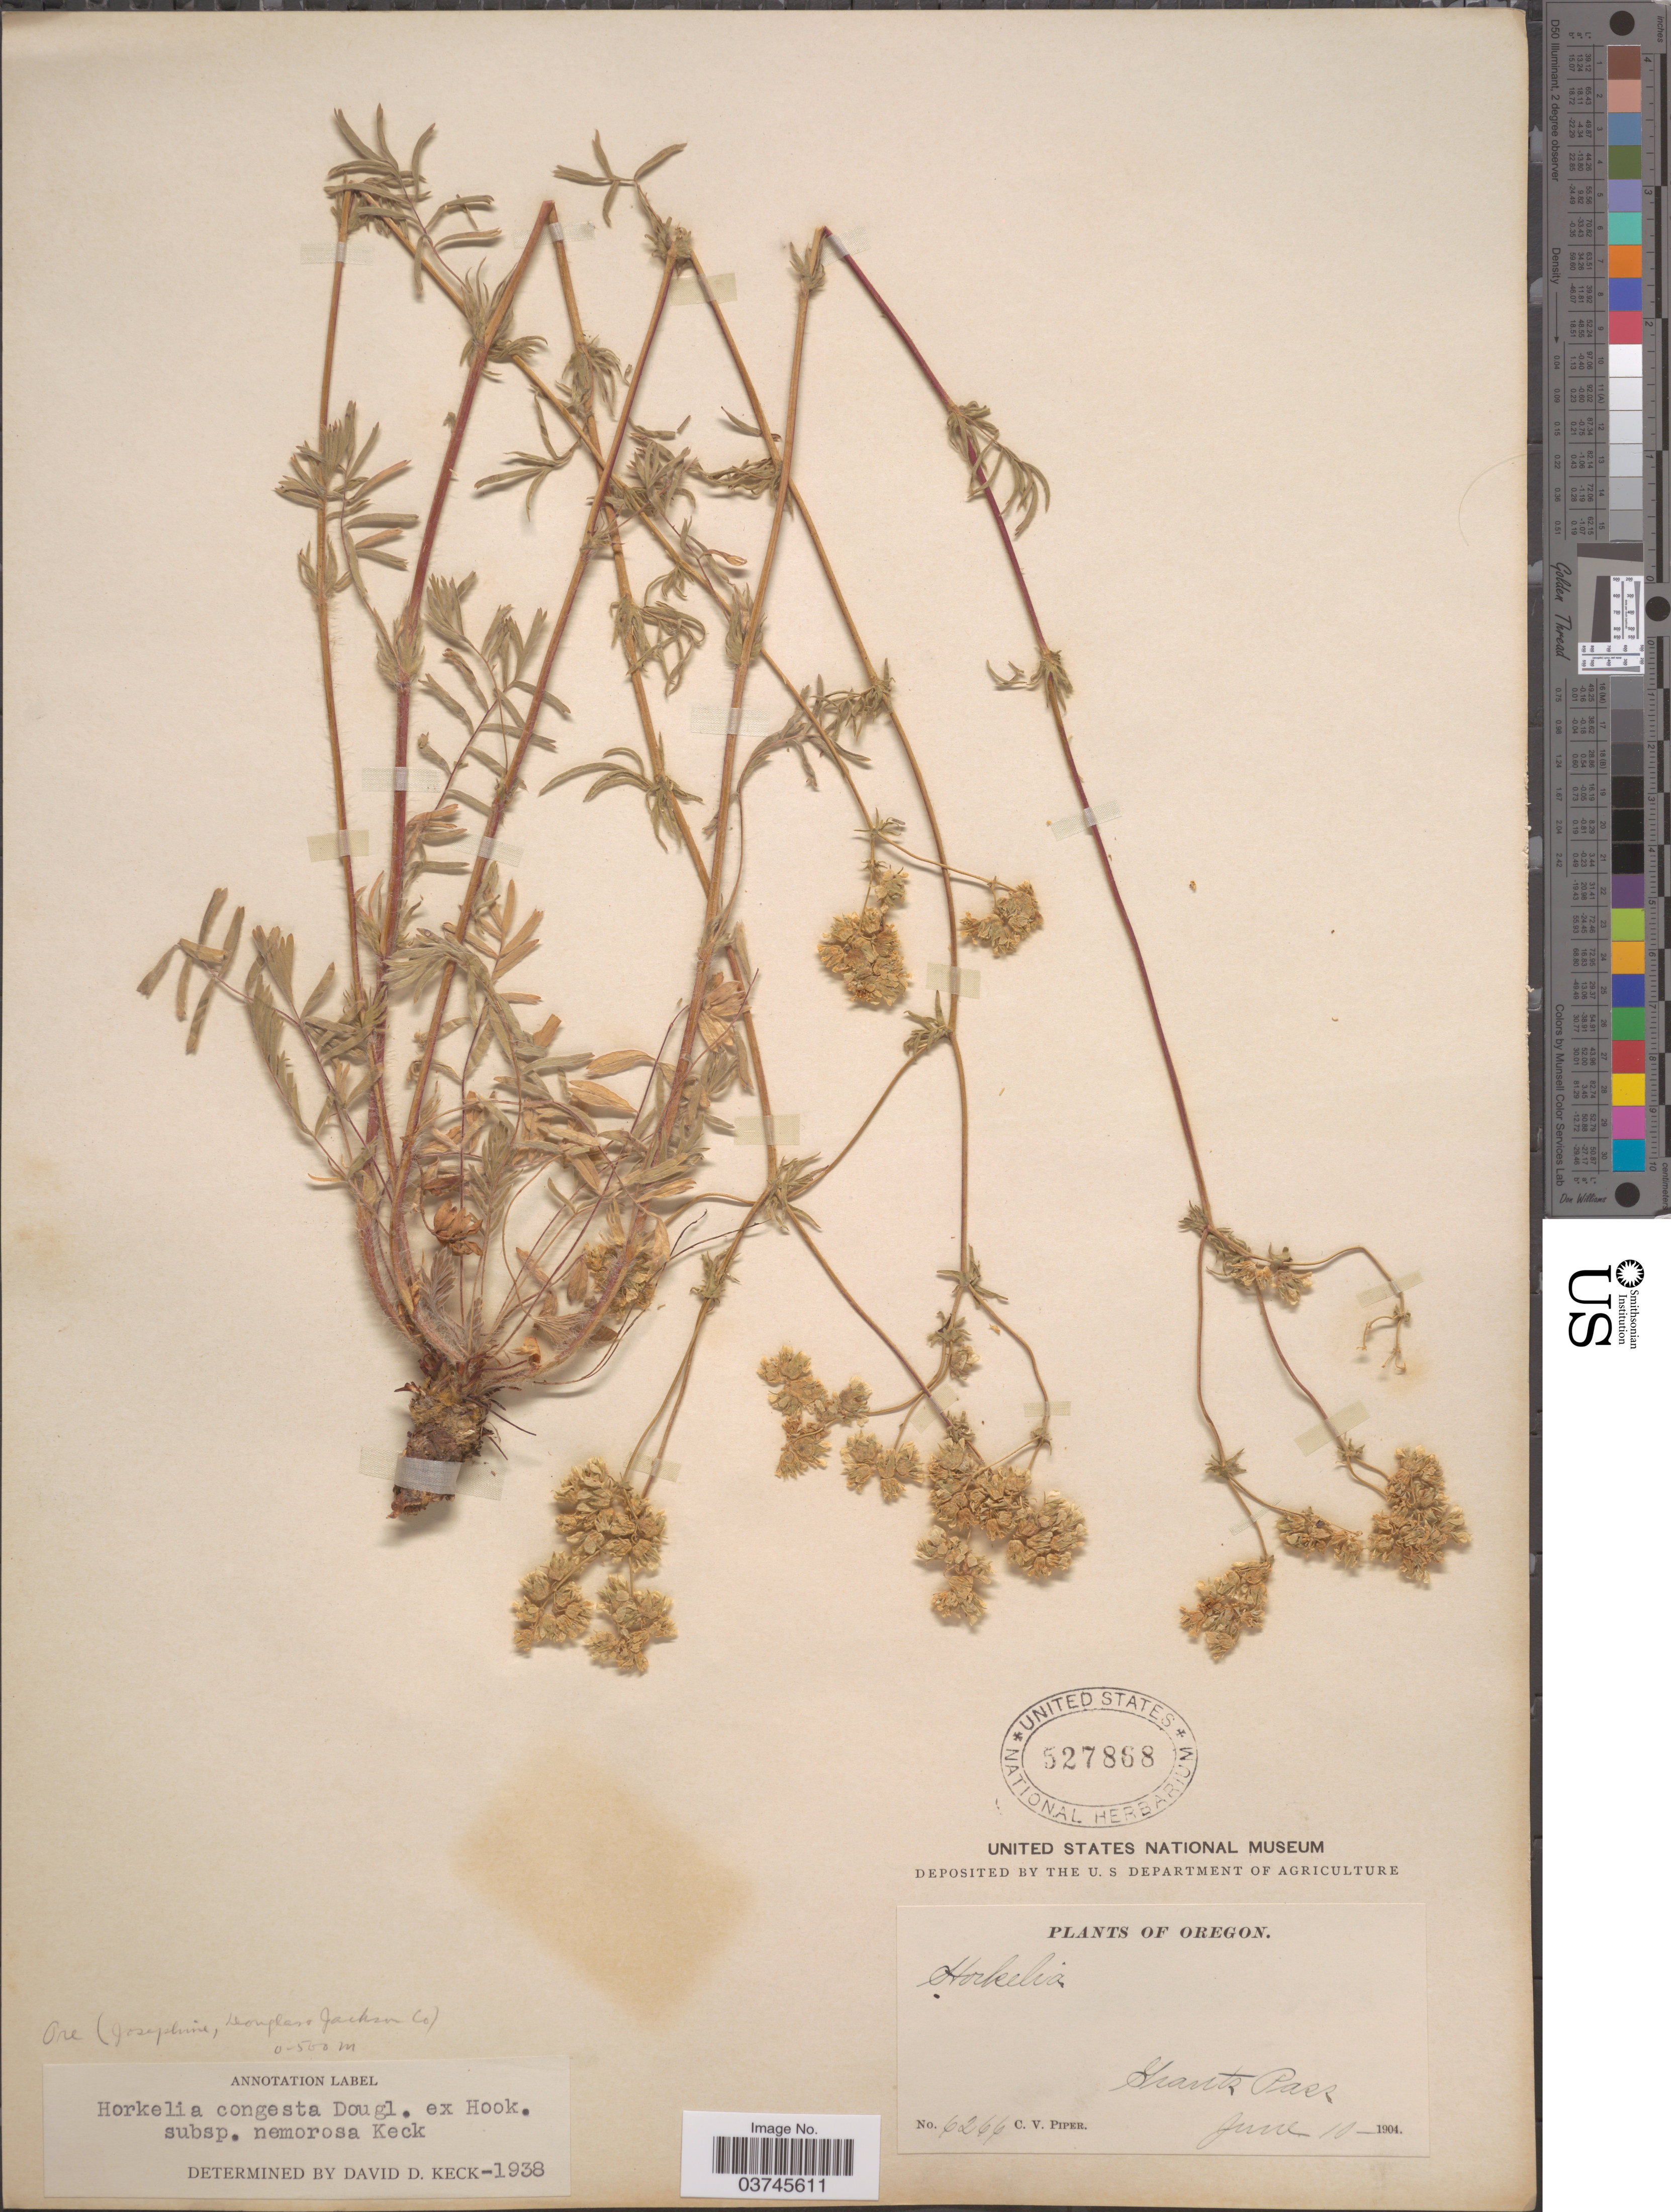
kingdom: Plantae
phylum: Tracheophyta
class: Magnoliopsida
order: Rosales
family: Rosaceae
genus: Potentilla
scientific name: Potentilla congesta var. nemorosa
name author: (D.D. Keck) J.T. Howell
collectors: C. V. Piper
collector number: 6266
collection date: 1904-06-10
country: United States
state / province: Oregon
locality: Grants Pass.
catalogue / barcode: US 527868